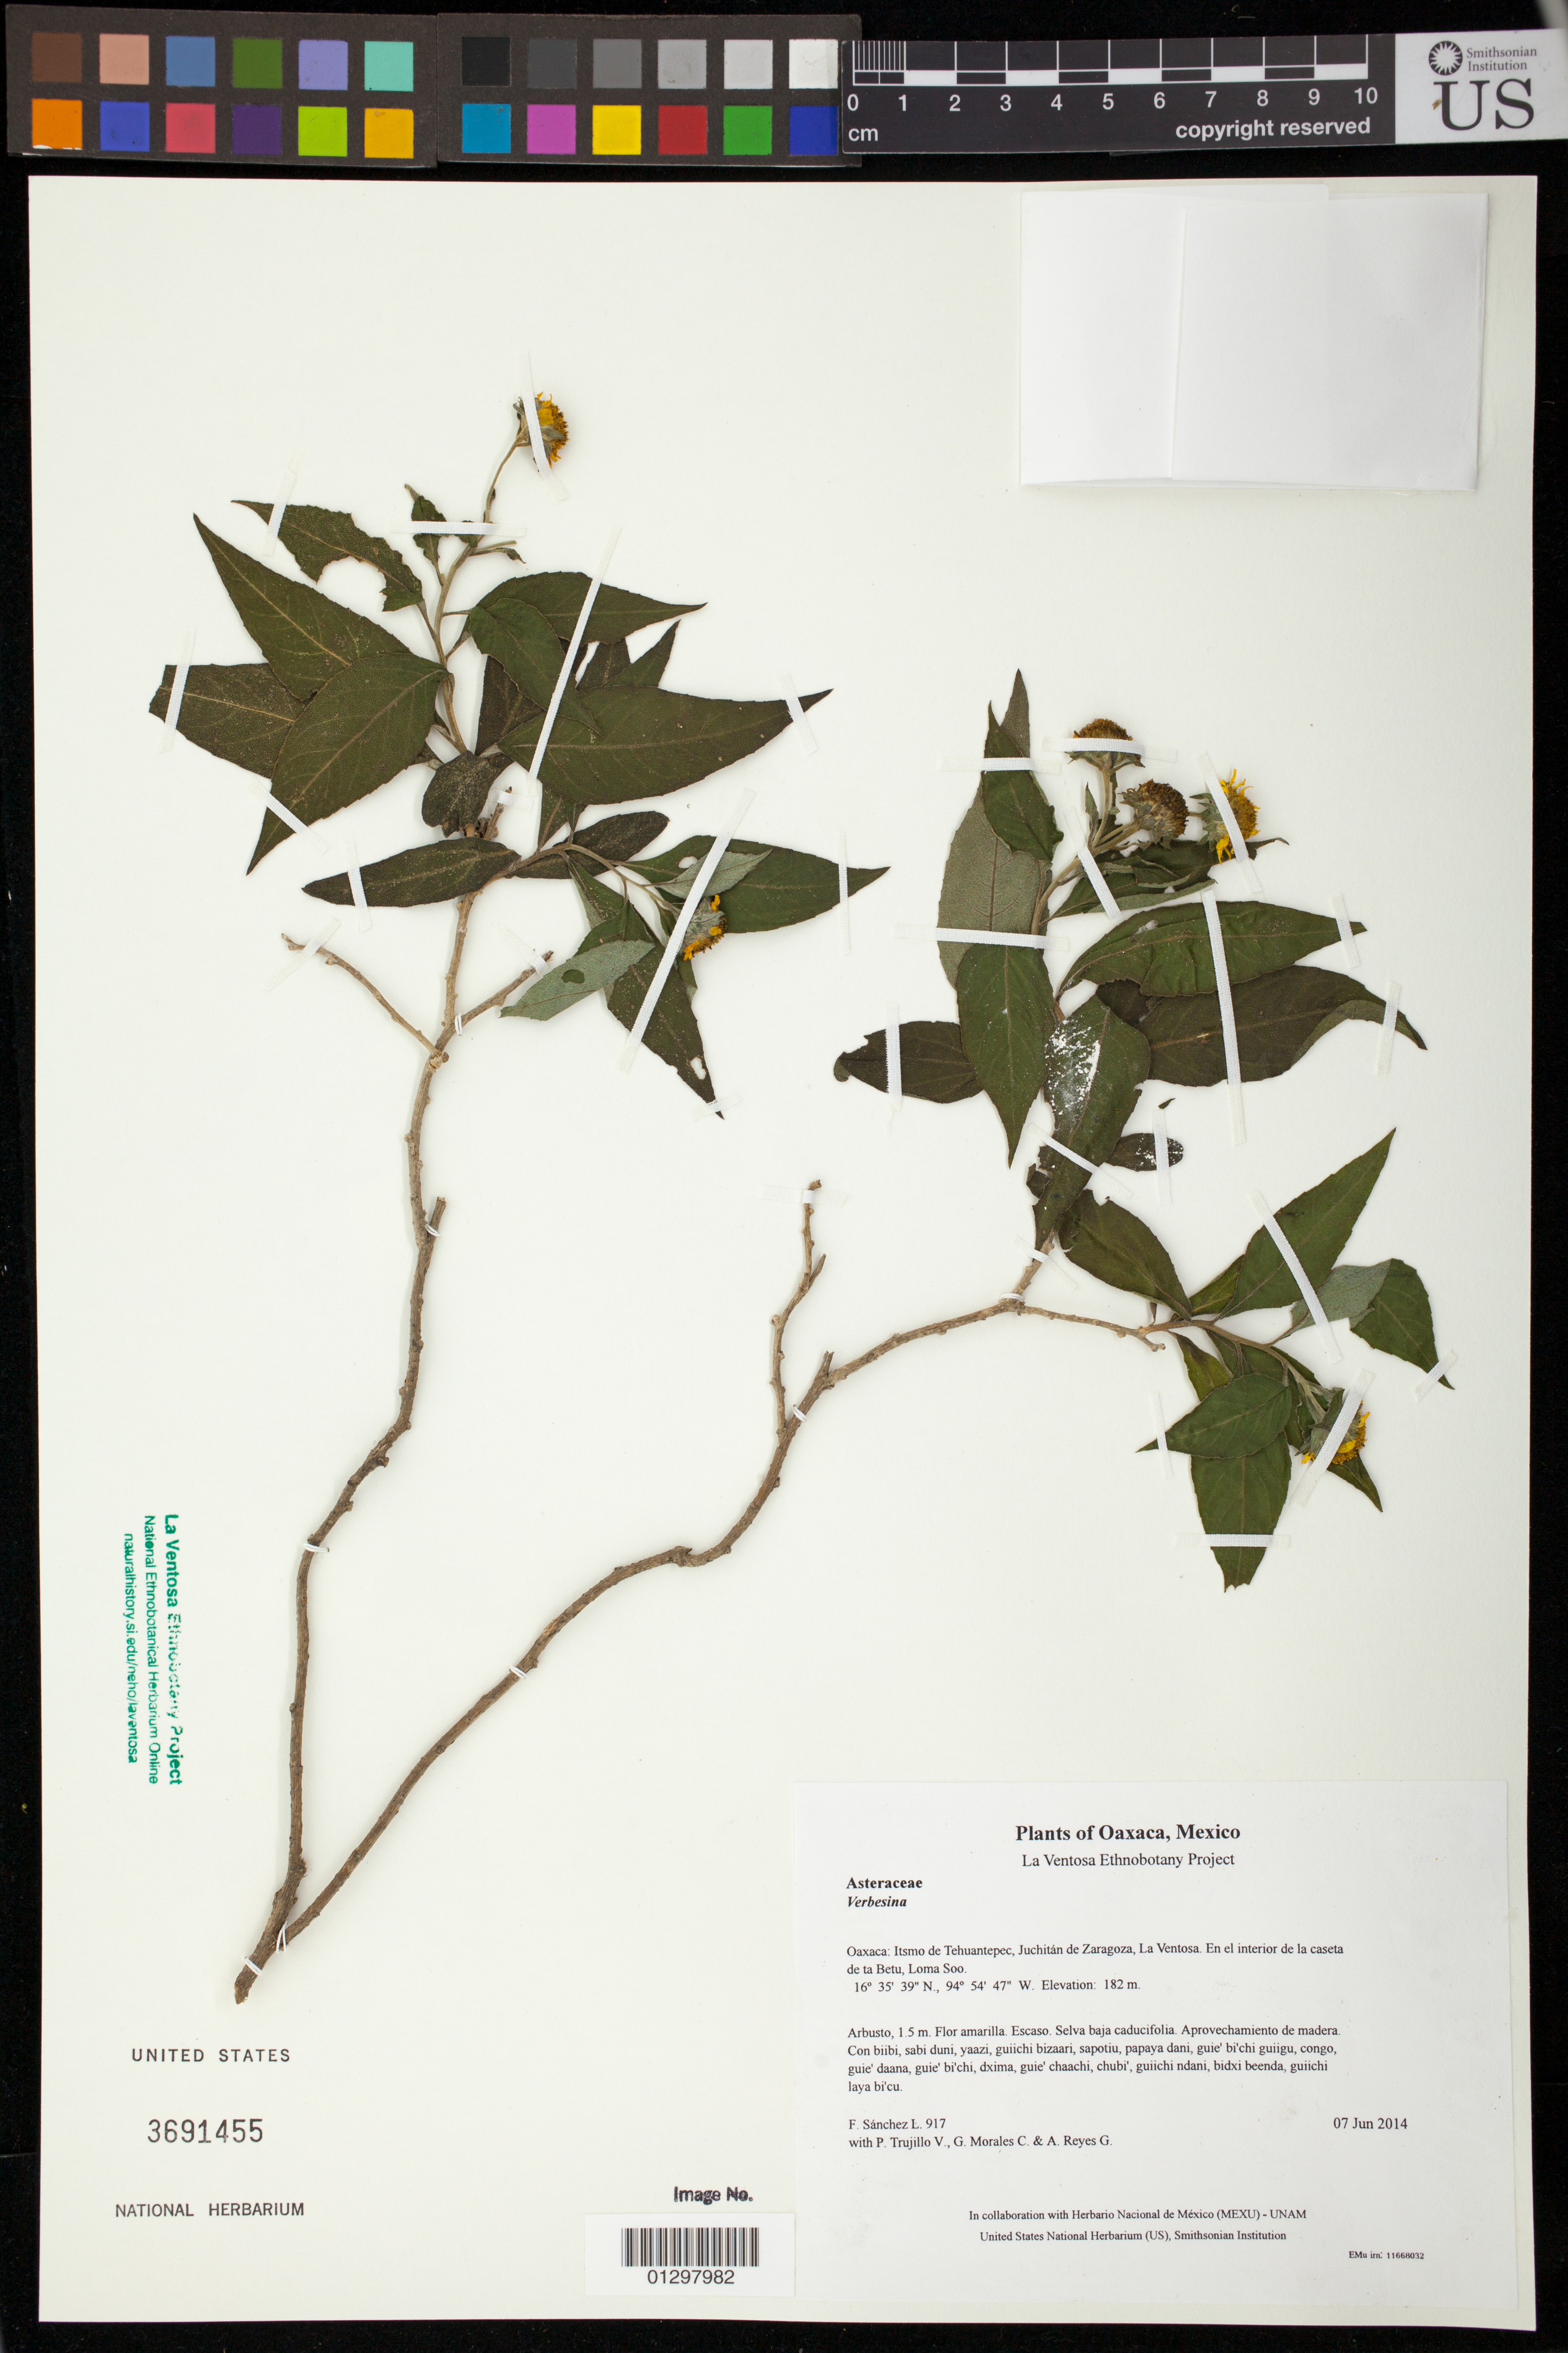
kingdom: Plantae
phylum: Tracheophyta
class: Magnoliopsida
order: Asterales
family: Asteraceae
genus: Verbesina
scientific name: Verbesina perymenioides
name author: Sch. Bip. ex Klatt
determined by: Robinson, Harold E.; Edwards, Robert D.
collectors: F. Sánchez L., P. Trujillo V., G. Morales C. & A. Reyes G.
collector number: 917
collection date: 2014-06-07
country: Mexico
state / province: Oaxaca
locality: Itsmo de Tehuantepec, Juchitán de Zaragoza, La Ventosa. En el interior de la caseta de ta Betu, Loma Soo.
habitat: Selva baja caducifolia. Aprovechamiento de madera.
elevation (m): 182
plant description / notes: JEBOT, MEXU, SERO, SIPI, US; Yaga bandaga. 1.5 m. Guie' naguchi. Huaxie'.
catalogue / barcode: US 3691455